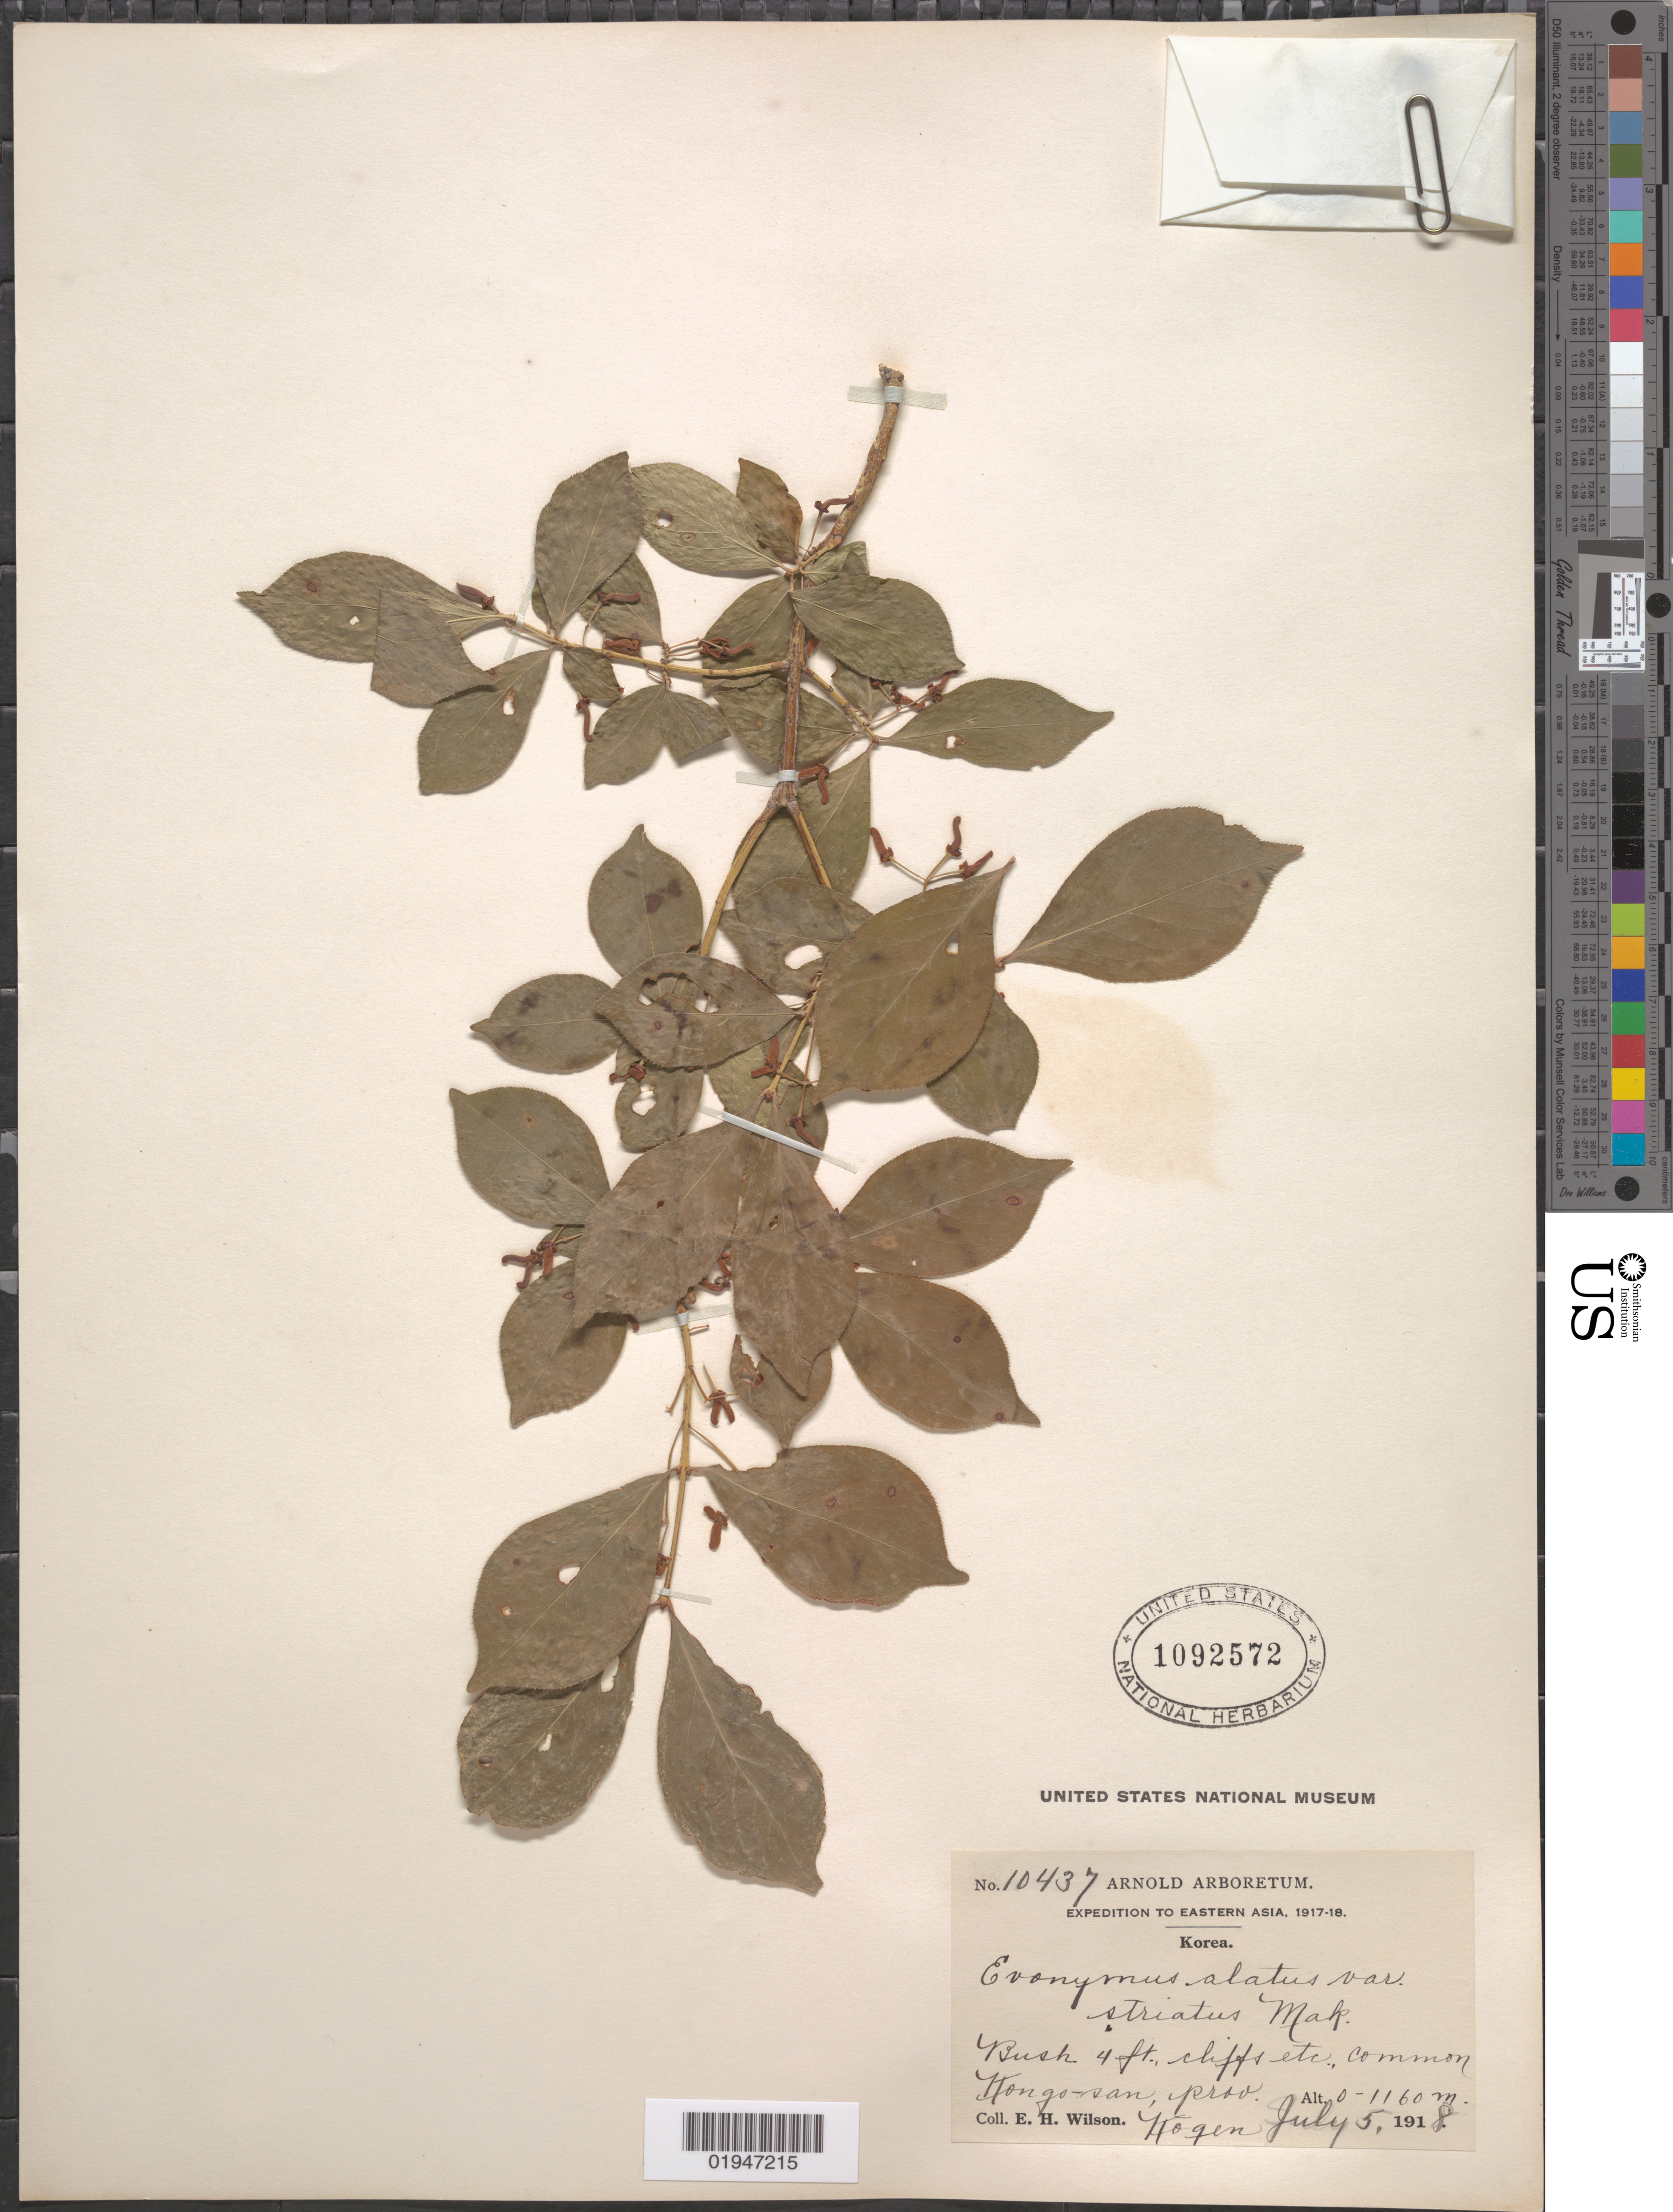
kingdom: Plantae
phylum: Tracheophyta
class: Magnoliopsida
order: Celastrales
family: Celastraceae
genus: Euonymus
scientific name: Euonymus alatus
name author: (Thunb.) Siebold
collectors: E. H. Wilson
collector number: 10437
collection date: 1918-07-05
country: South Korea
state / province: Gangwon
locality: Kongo-san, prov. Kogen [Gangwon-do]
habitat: Cliffs, etc. Common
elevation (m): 0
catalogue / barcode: US 1092572